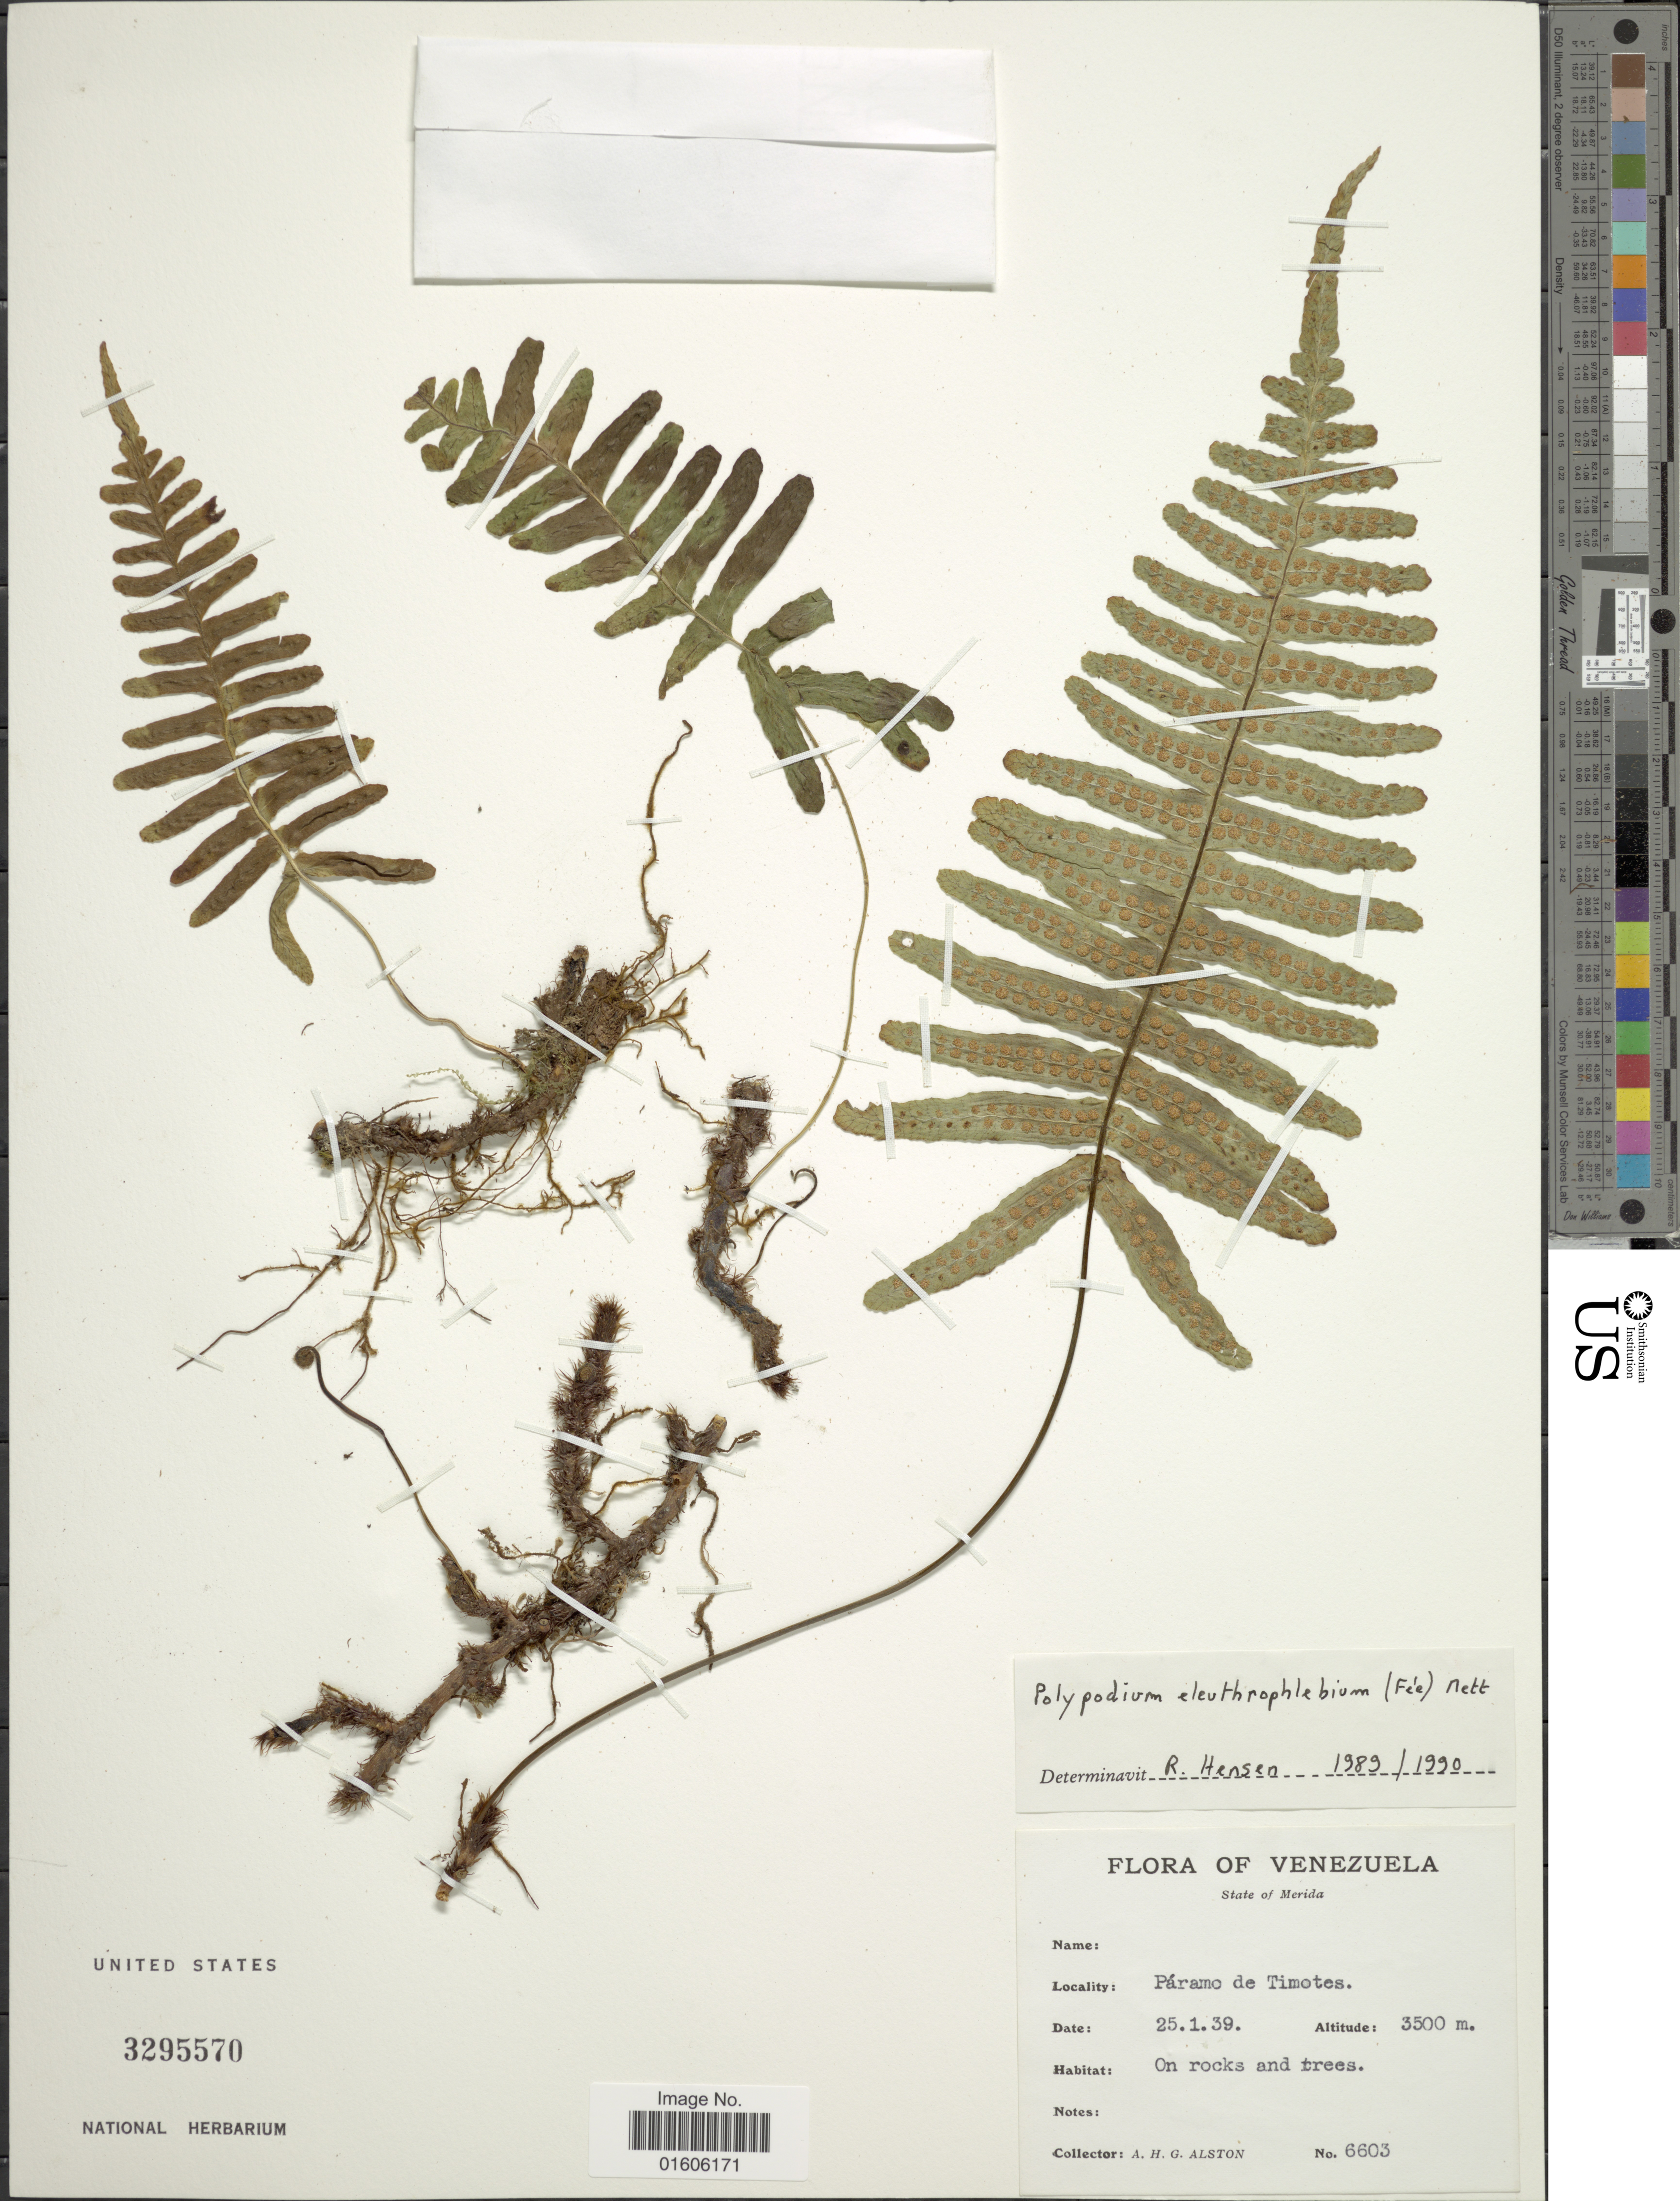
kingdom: Plantae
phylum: Tracheophyta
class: Polypodiopsida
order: Polypodiales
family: Polypodiaceae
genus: Serpocaulon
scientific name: Serpocaulon eleutherophlebium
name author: (Fée) A.R. Sm.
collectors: A. H. Alston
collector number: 6603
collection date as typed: Transcribed d/m/y: 25/1/39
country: Venezuela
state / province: Mérida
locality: State of Merida. Páramo de Timotes.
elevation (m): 3500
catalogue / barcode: US 3295570